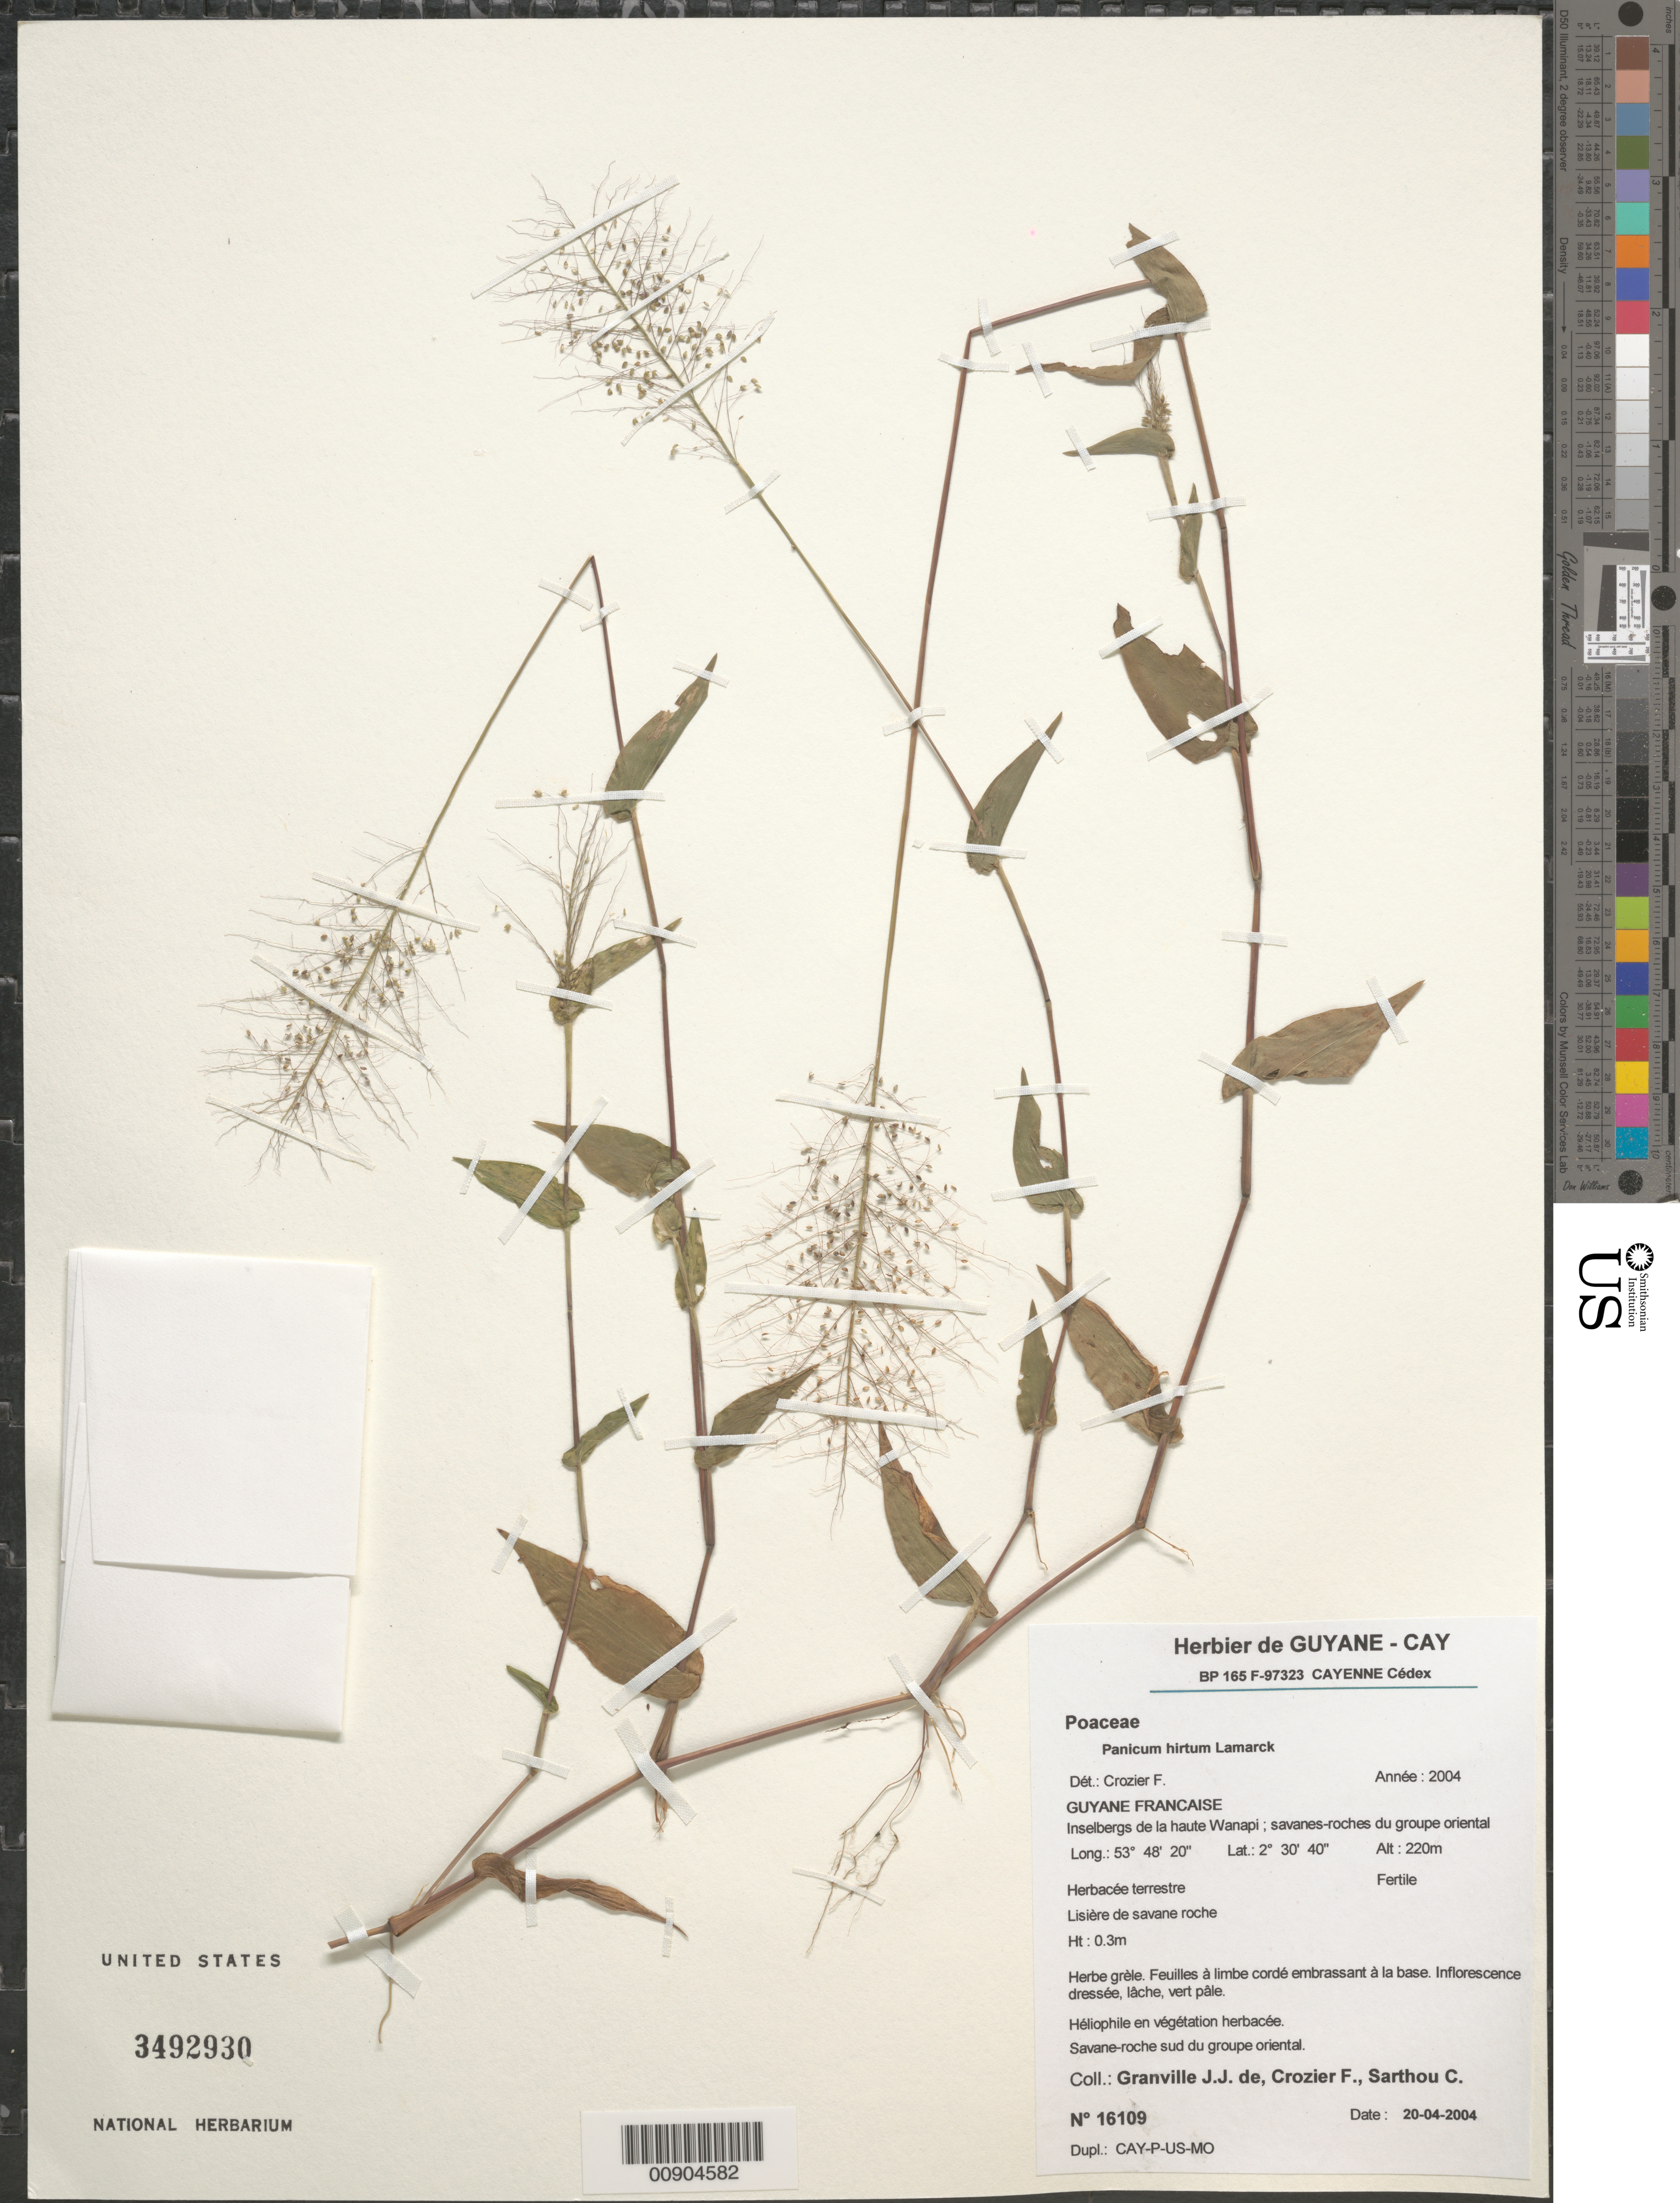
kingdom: Plantae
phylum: Tracheophyta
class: Liliopsida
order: Poales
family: Poaceae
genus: Panicum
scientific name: Panicum hirtum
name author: Lam.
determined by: Crozier, F.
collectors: J.-J. de Granville, F. Crozier & C. Sarthou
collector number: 16109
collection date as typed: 20-Apr-04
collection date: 2004-04-20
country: French Guiana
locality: Inselbergs de la haute Wanapi, savane sud du groupe oriental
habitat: Lisière de savane roche; heliophile en végétation herbacée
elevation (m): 220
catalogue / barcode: US 3492930